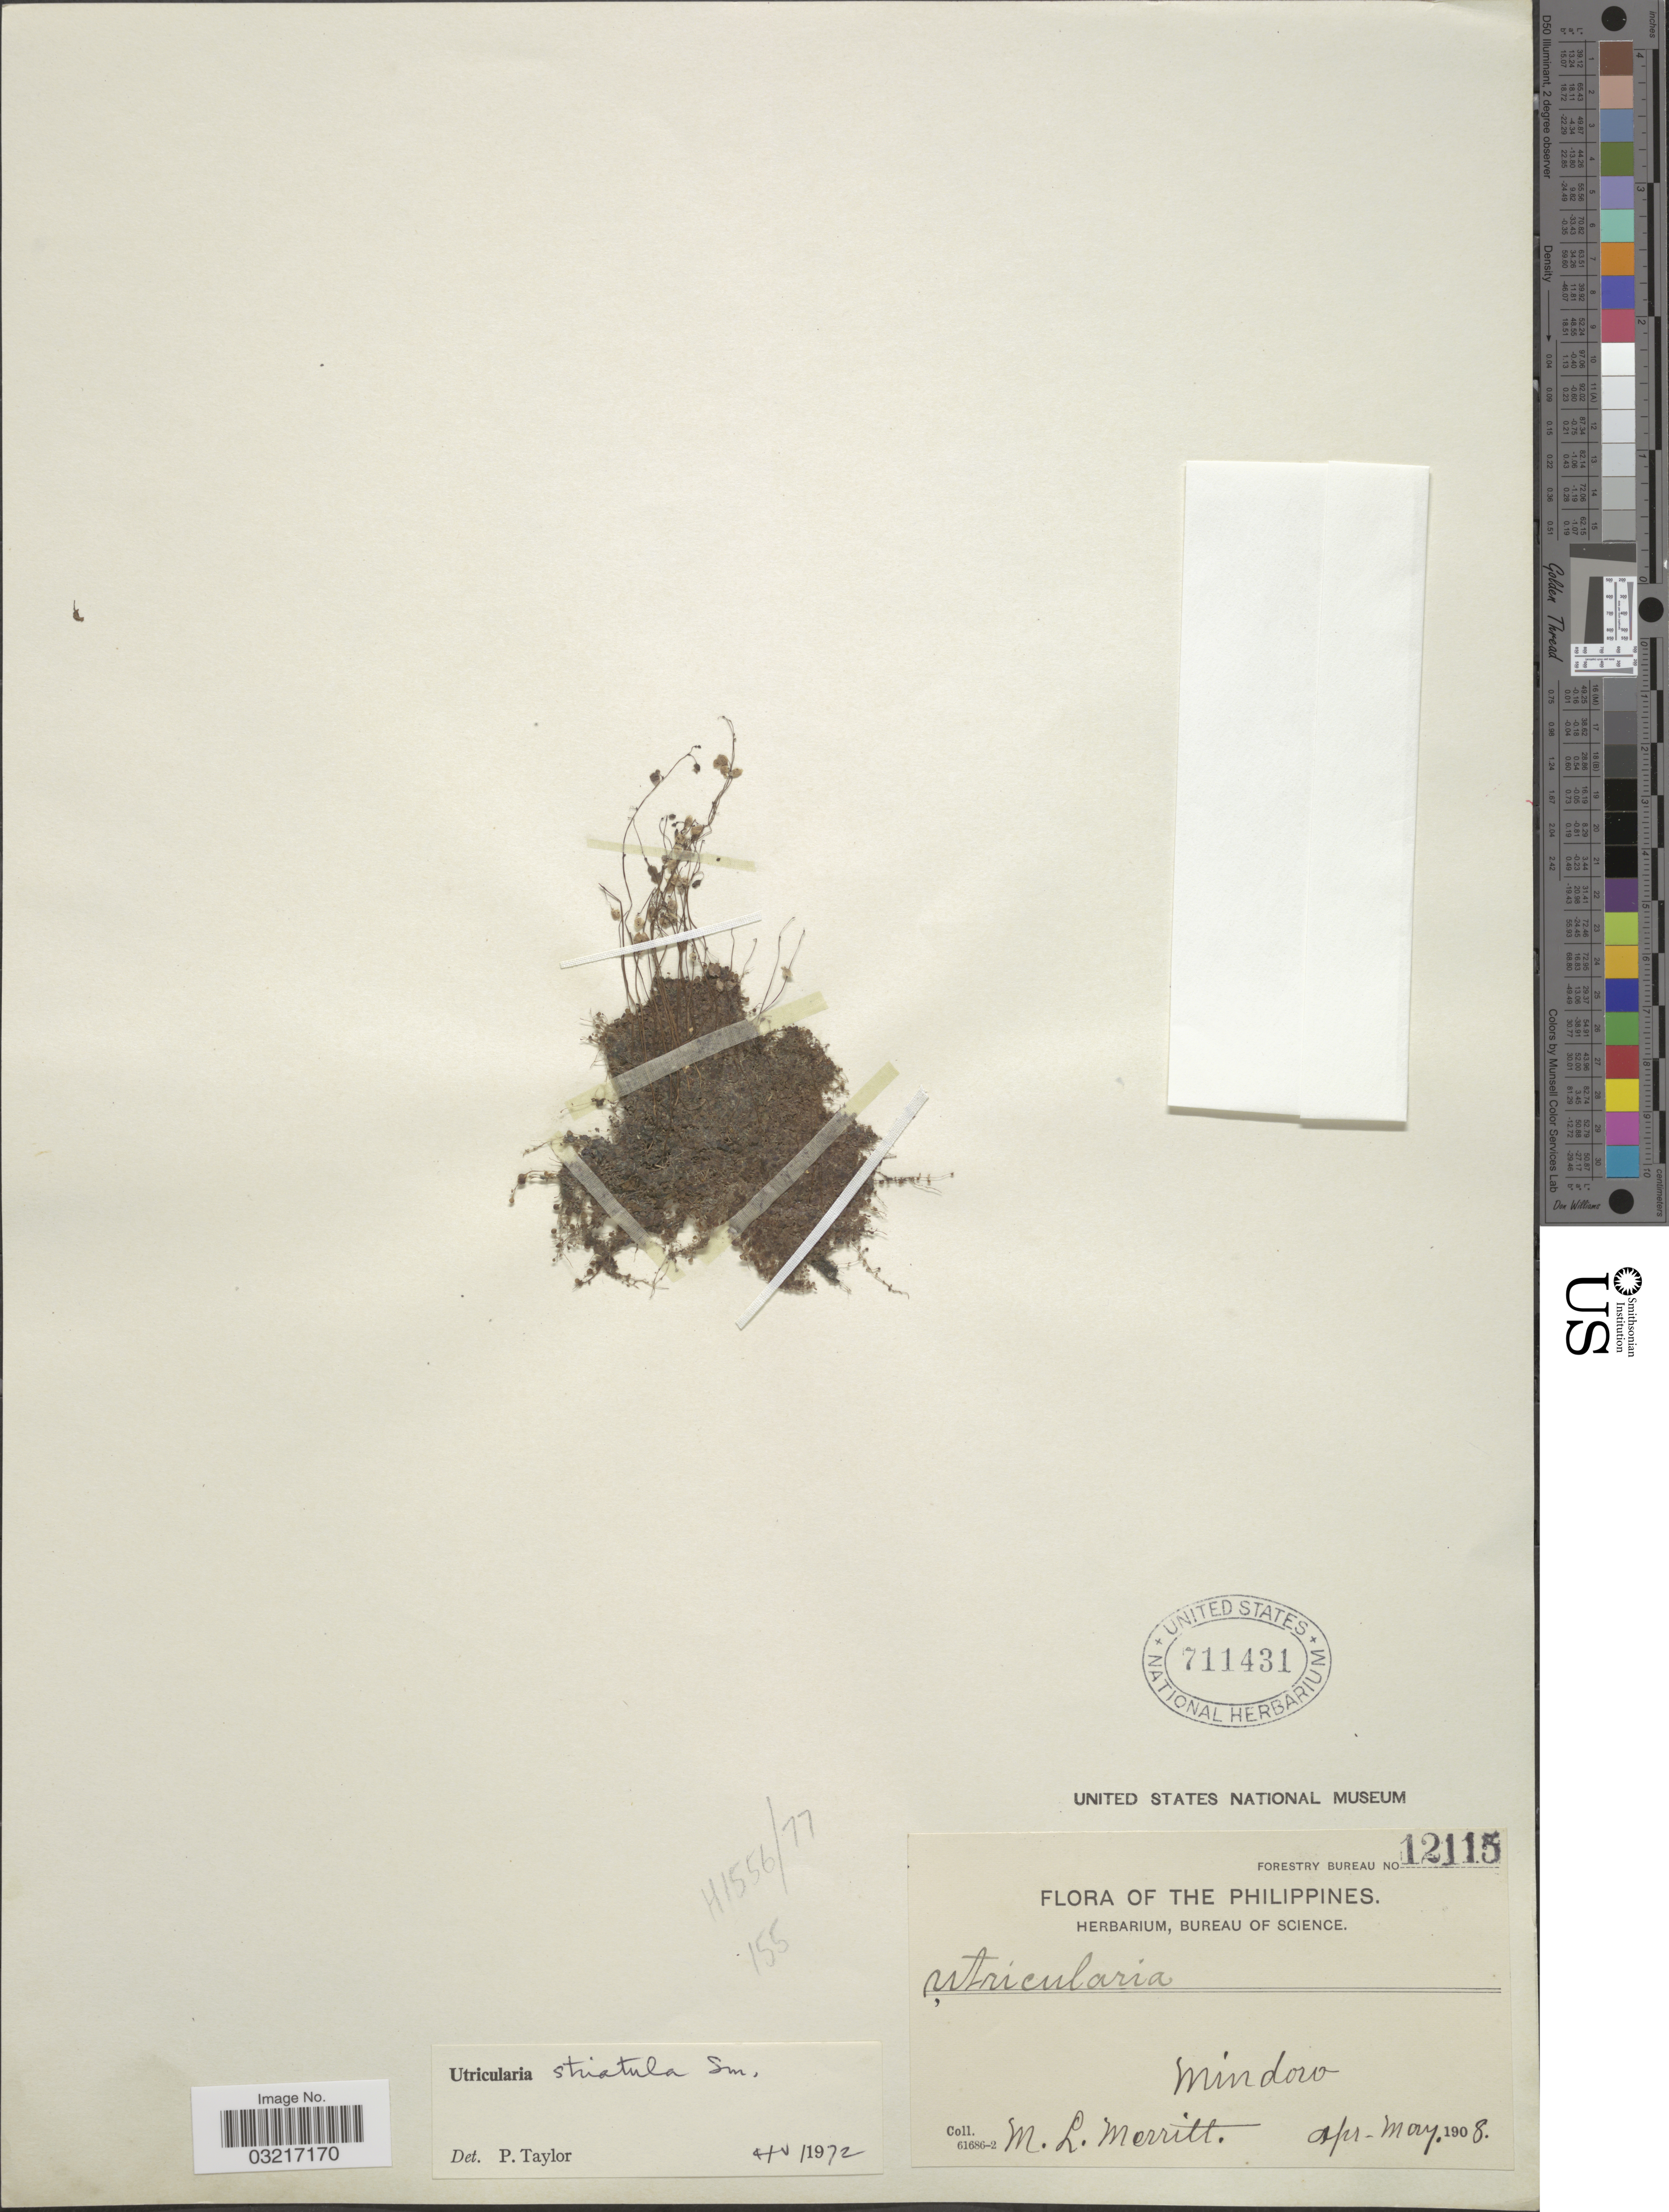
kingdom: Plantae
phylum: Tracheophyta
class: Magnoliopsida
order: Lamiales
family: Lentibulariaceae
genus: Utricularia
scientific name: Utricularia striatula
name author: Sm.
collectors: M. L. Merritt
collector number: Forestry Bureau 12115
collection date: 1908-04/1908-05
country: Philippines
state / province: Mimaropa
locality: Mindoro.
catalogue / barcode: US 711431